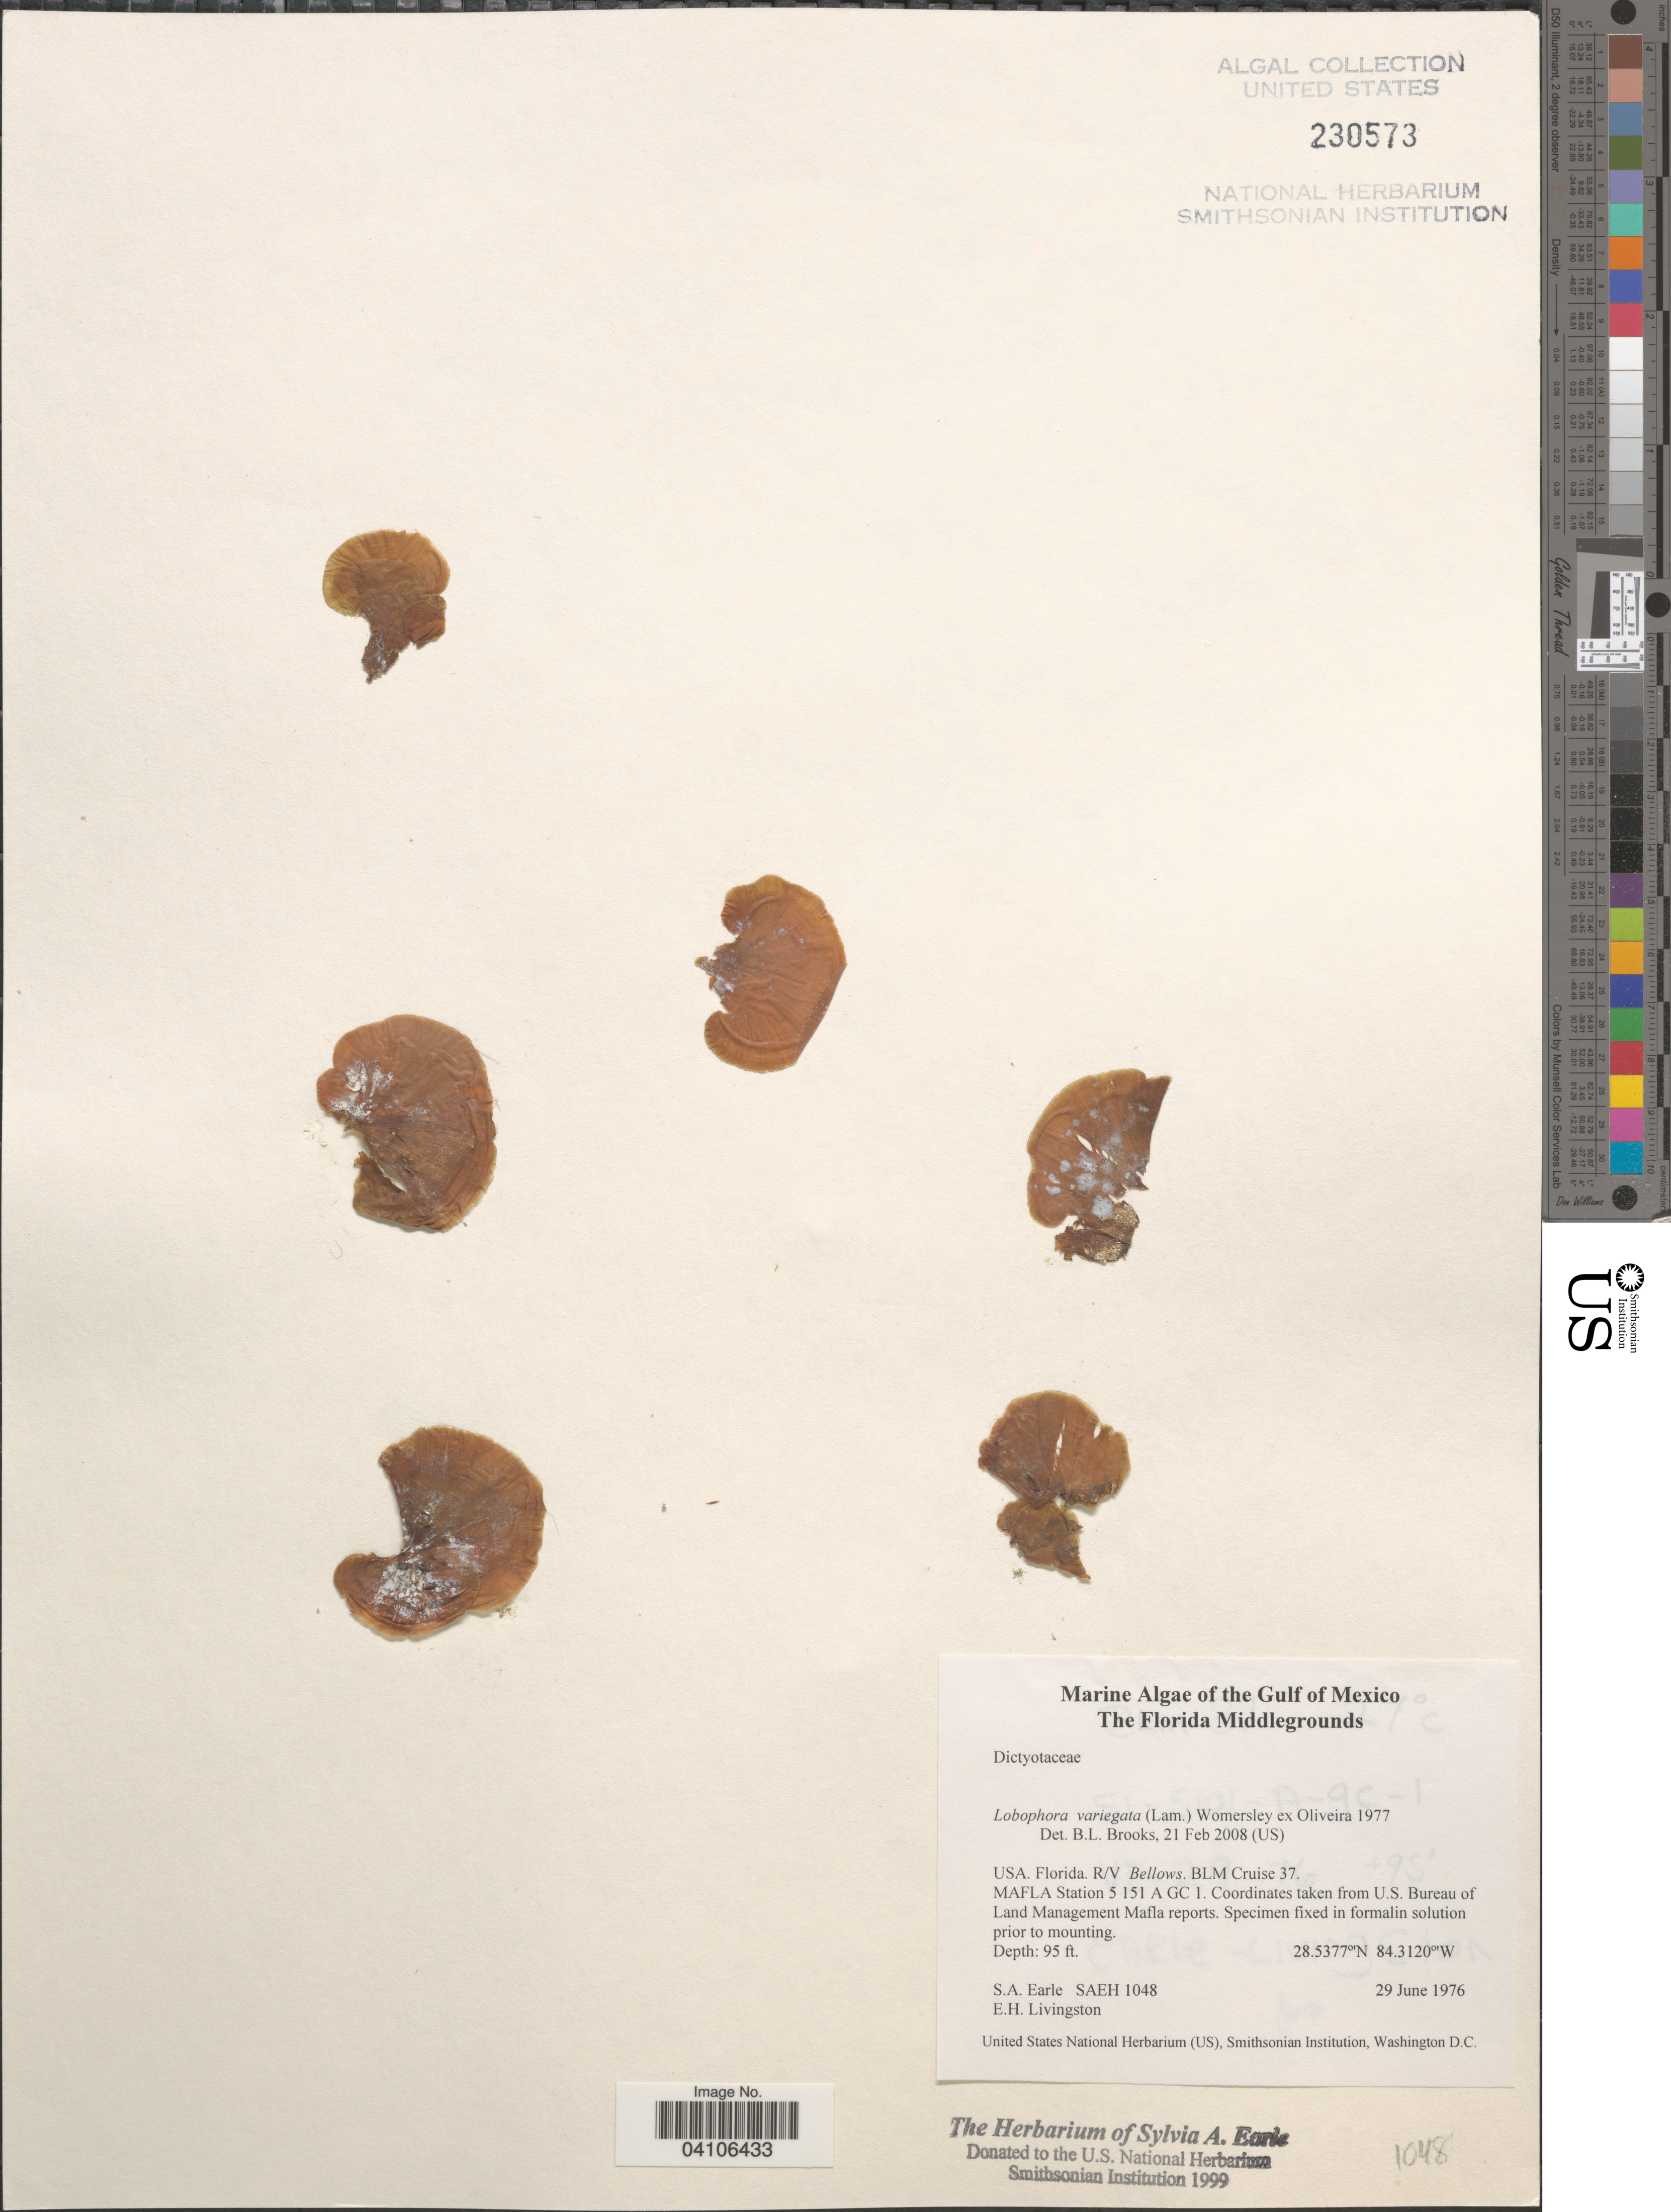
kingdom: Chromista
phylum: Ochrophyta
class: Phaeophyceae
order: Dictyotales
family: Dictyotaceae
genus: Lobophora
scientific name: Lobophora variegata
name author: (J.V.Lamouroux) Womersley & E.C. Oliveira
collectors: S. A. Earle & E. Livingston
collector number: SAEH1048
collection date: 1976-06-29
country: United States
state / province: Florida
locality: The Gulf of Mexico. The Florida Middlegrounds. R/V Bellows. BLM Cruise 37. MAFLA Station 5 1515 A GC 1. Coordinates taken from U.S. Bureau of Land Management Mafla reports.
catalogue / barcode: US 230573